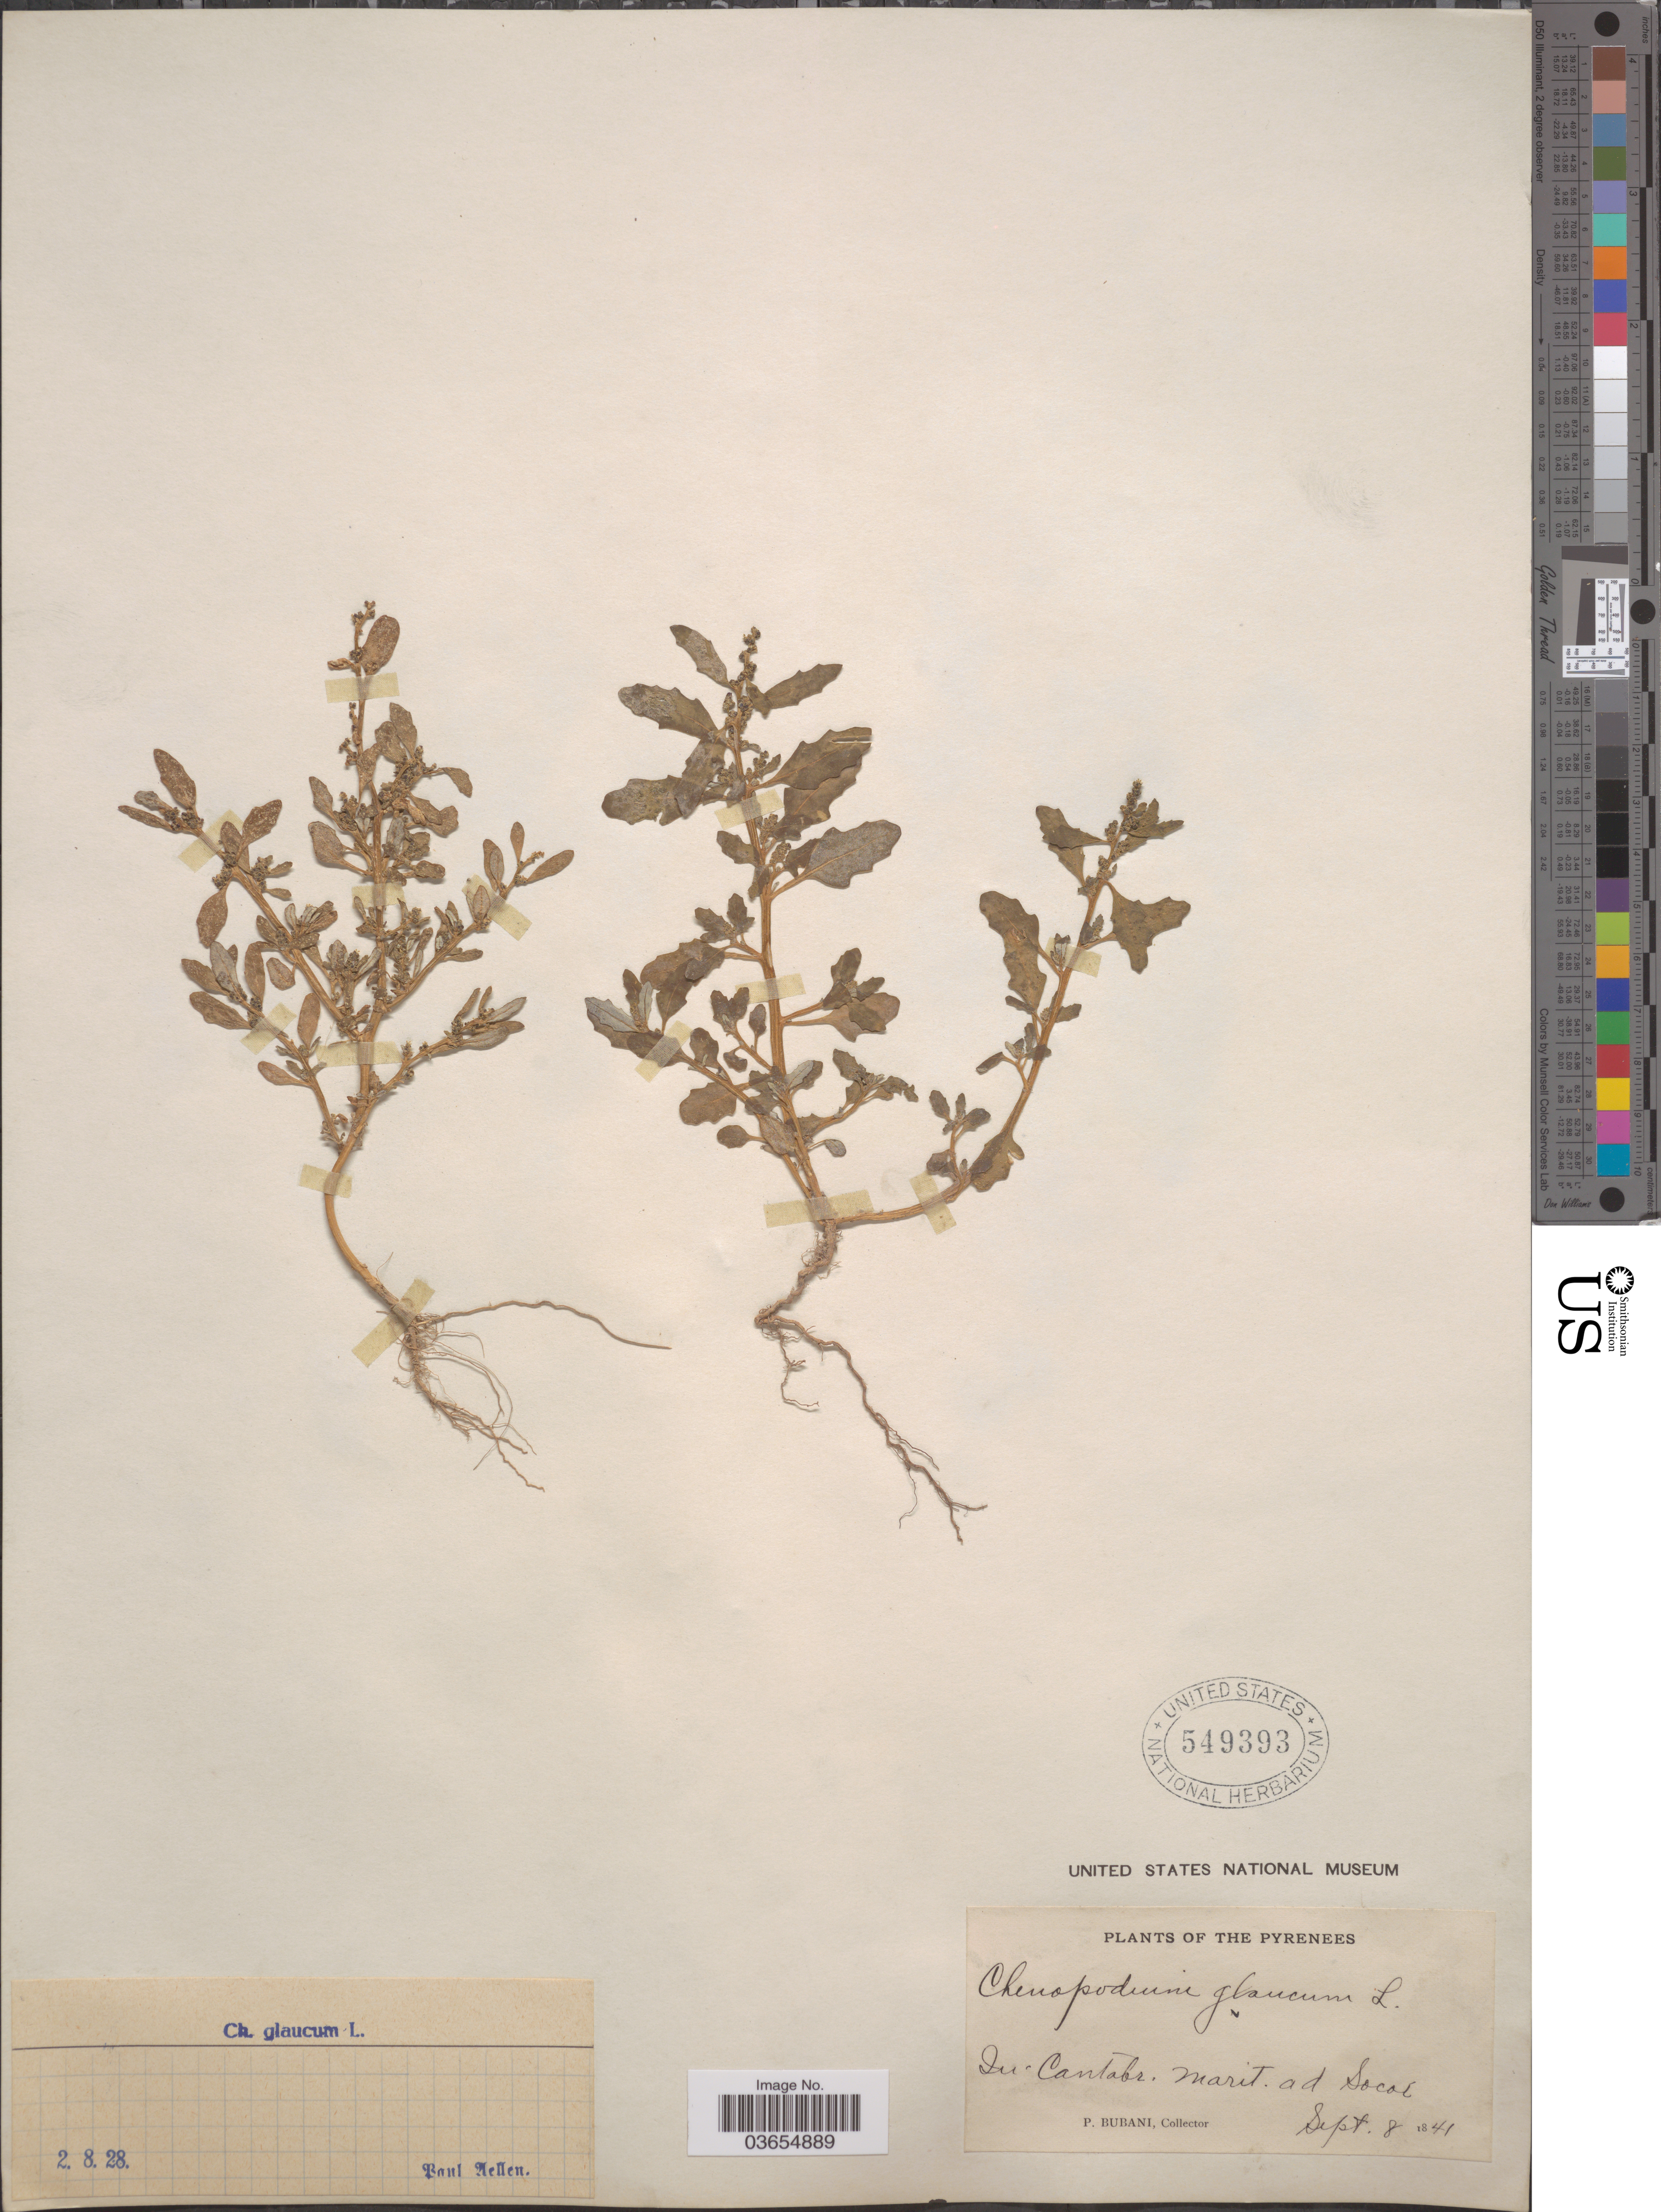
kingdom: Plantae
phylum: Tracheophyta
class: Magnoliopsida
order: Caryophyllales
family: Amaranthaceae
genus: Chenopodium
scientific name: Chenopodium glaucum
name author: L.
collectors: P. Bubani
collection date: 1841-09-08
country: Spain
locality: The Pyrenees. In Canatbr. marit. ad Socoi.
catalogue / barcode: US 549393